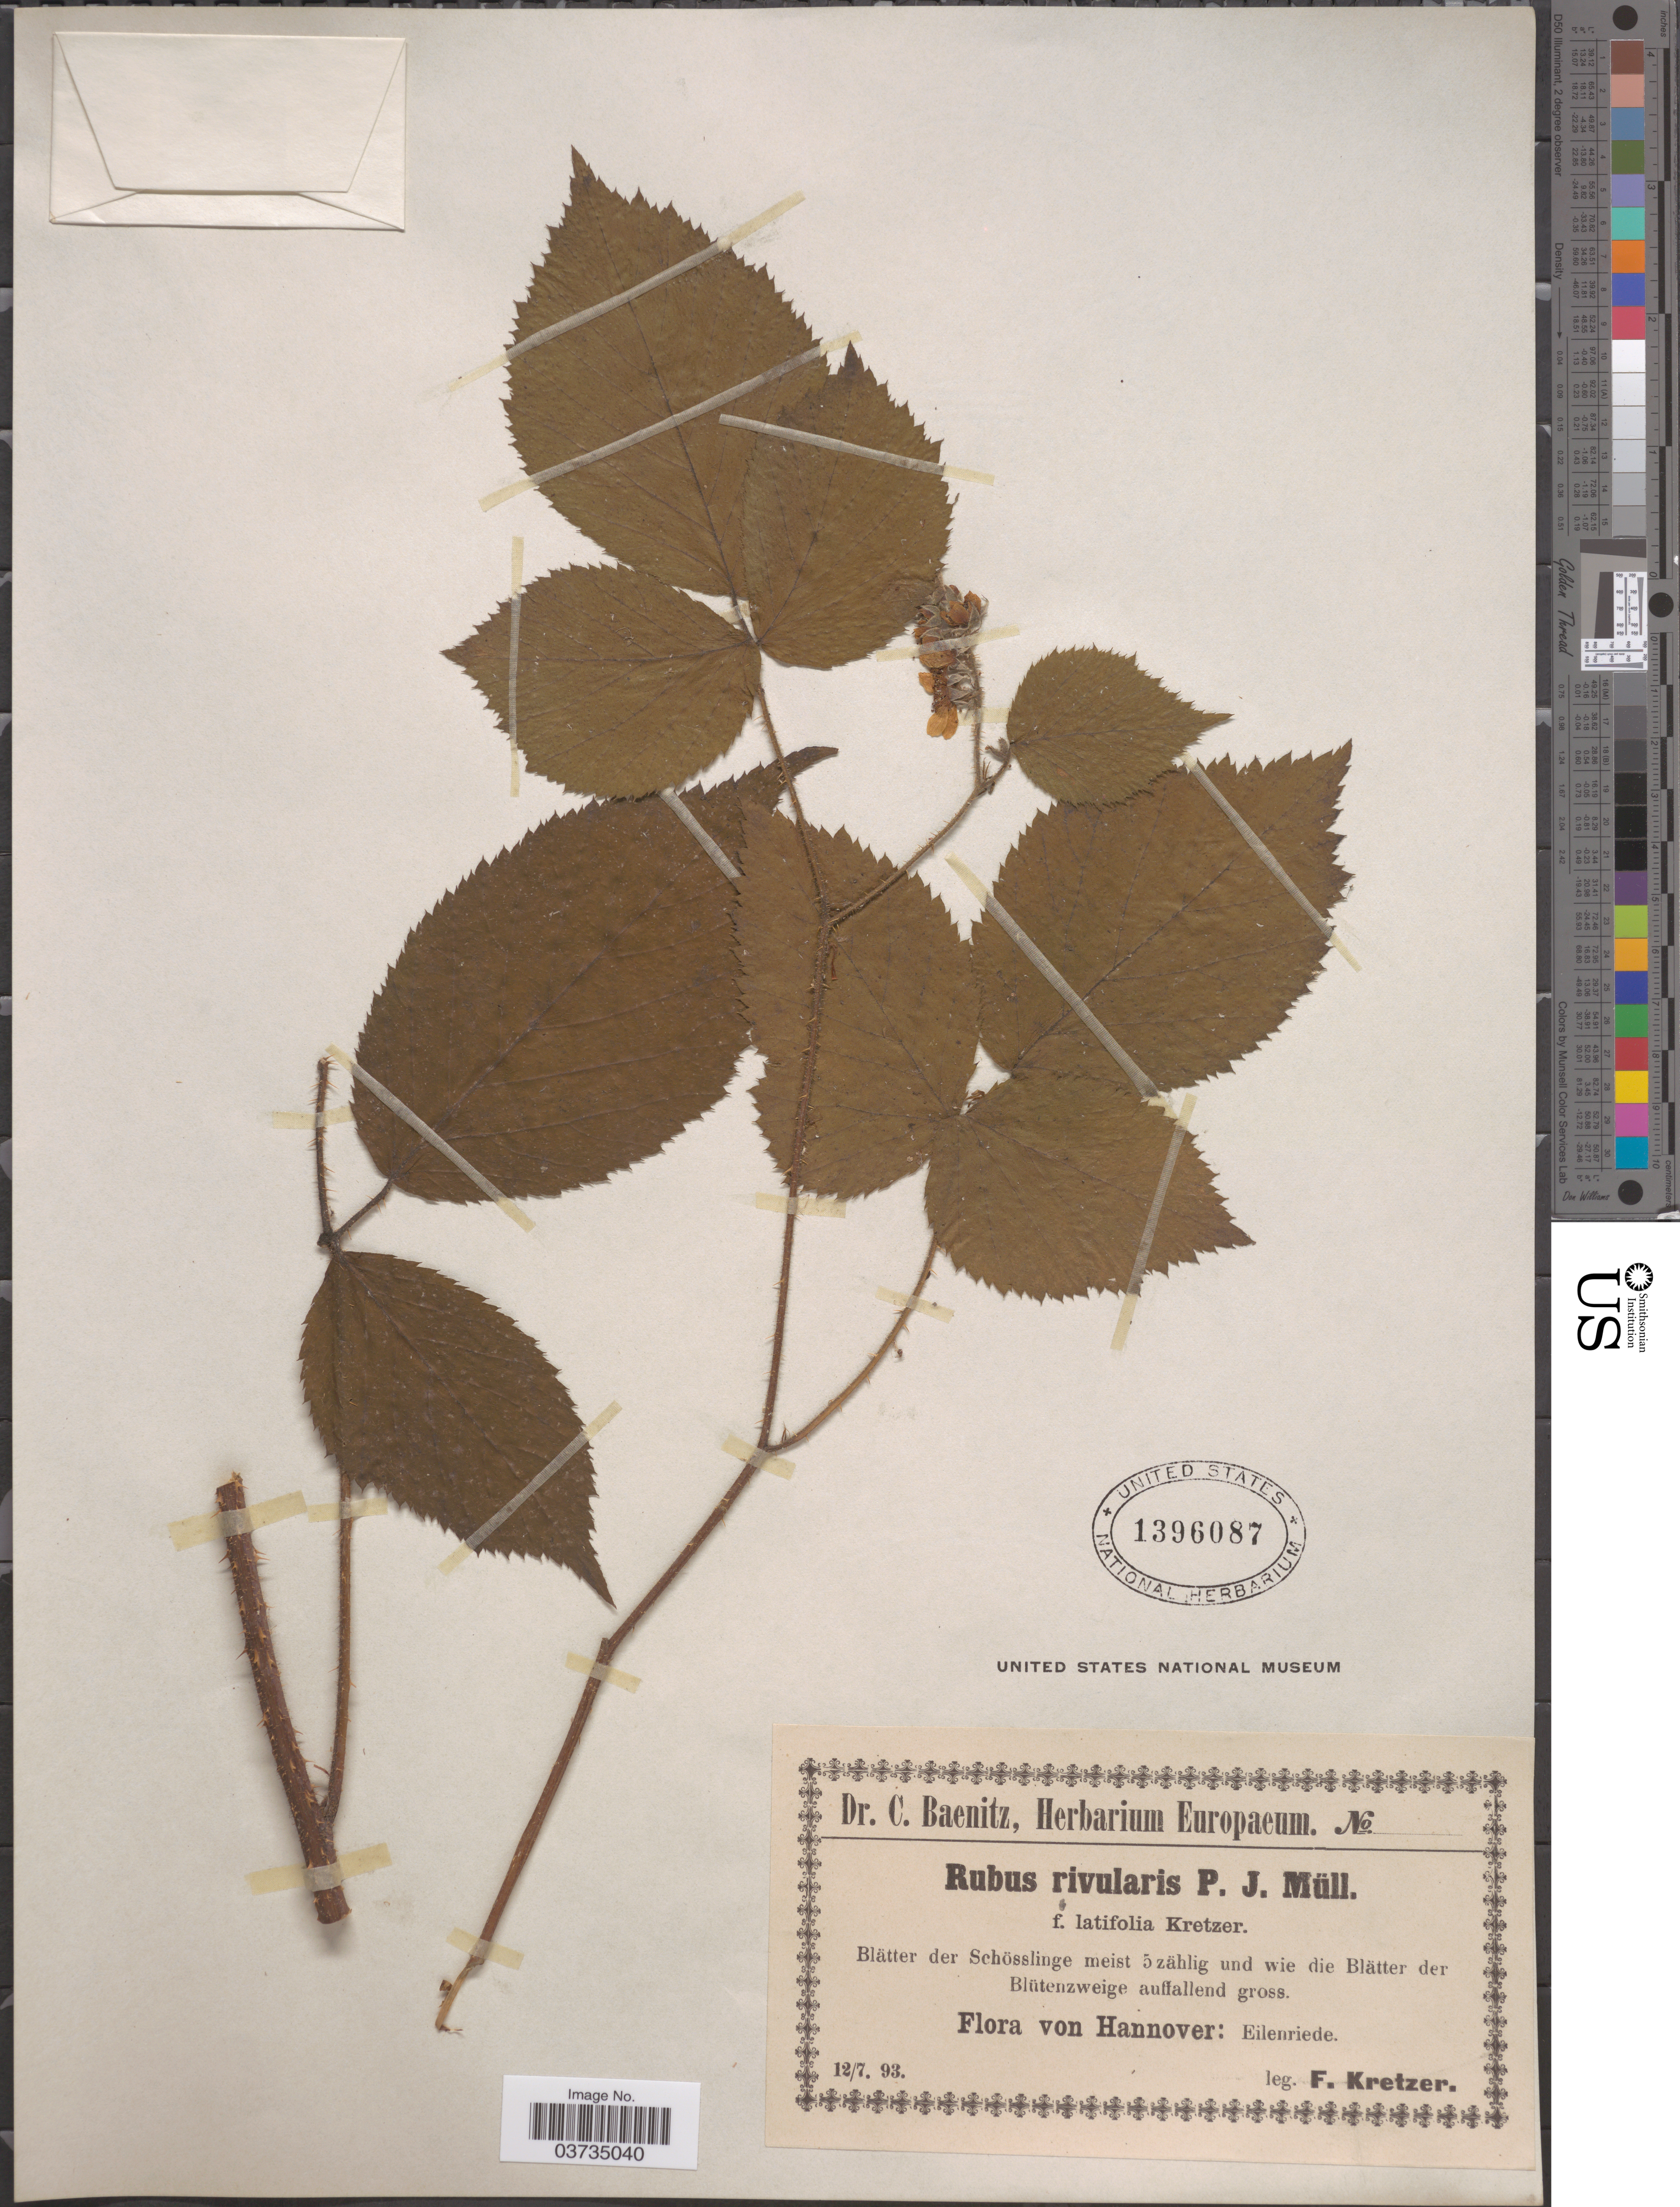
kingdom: Plantae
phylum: Tracheophyta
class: Magnoliopsida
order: Rosales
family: Rosaceae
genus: Rubus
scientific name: Rubus rivularis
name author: Wirtg. & P.J. Müll.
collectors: F. Kretzer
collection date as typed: Transcribed d/m/y: 12/7/93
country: Germany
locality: Hannover: Eilenriede.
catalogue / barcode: US 1396087